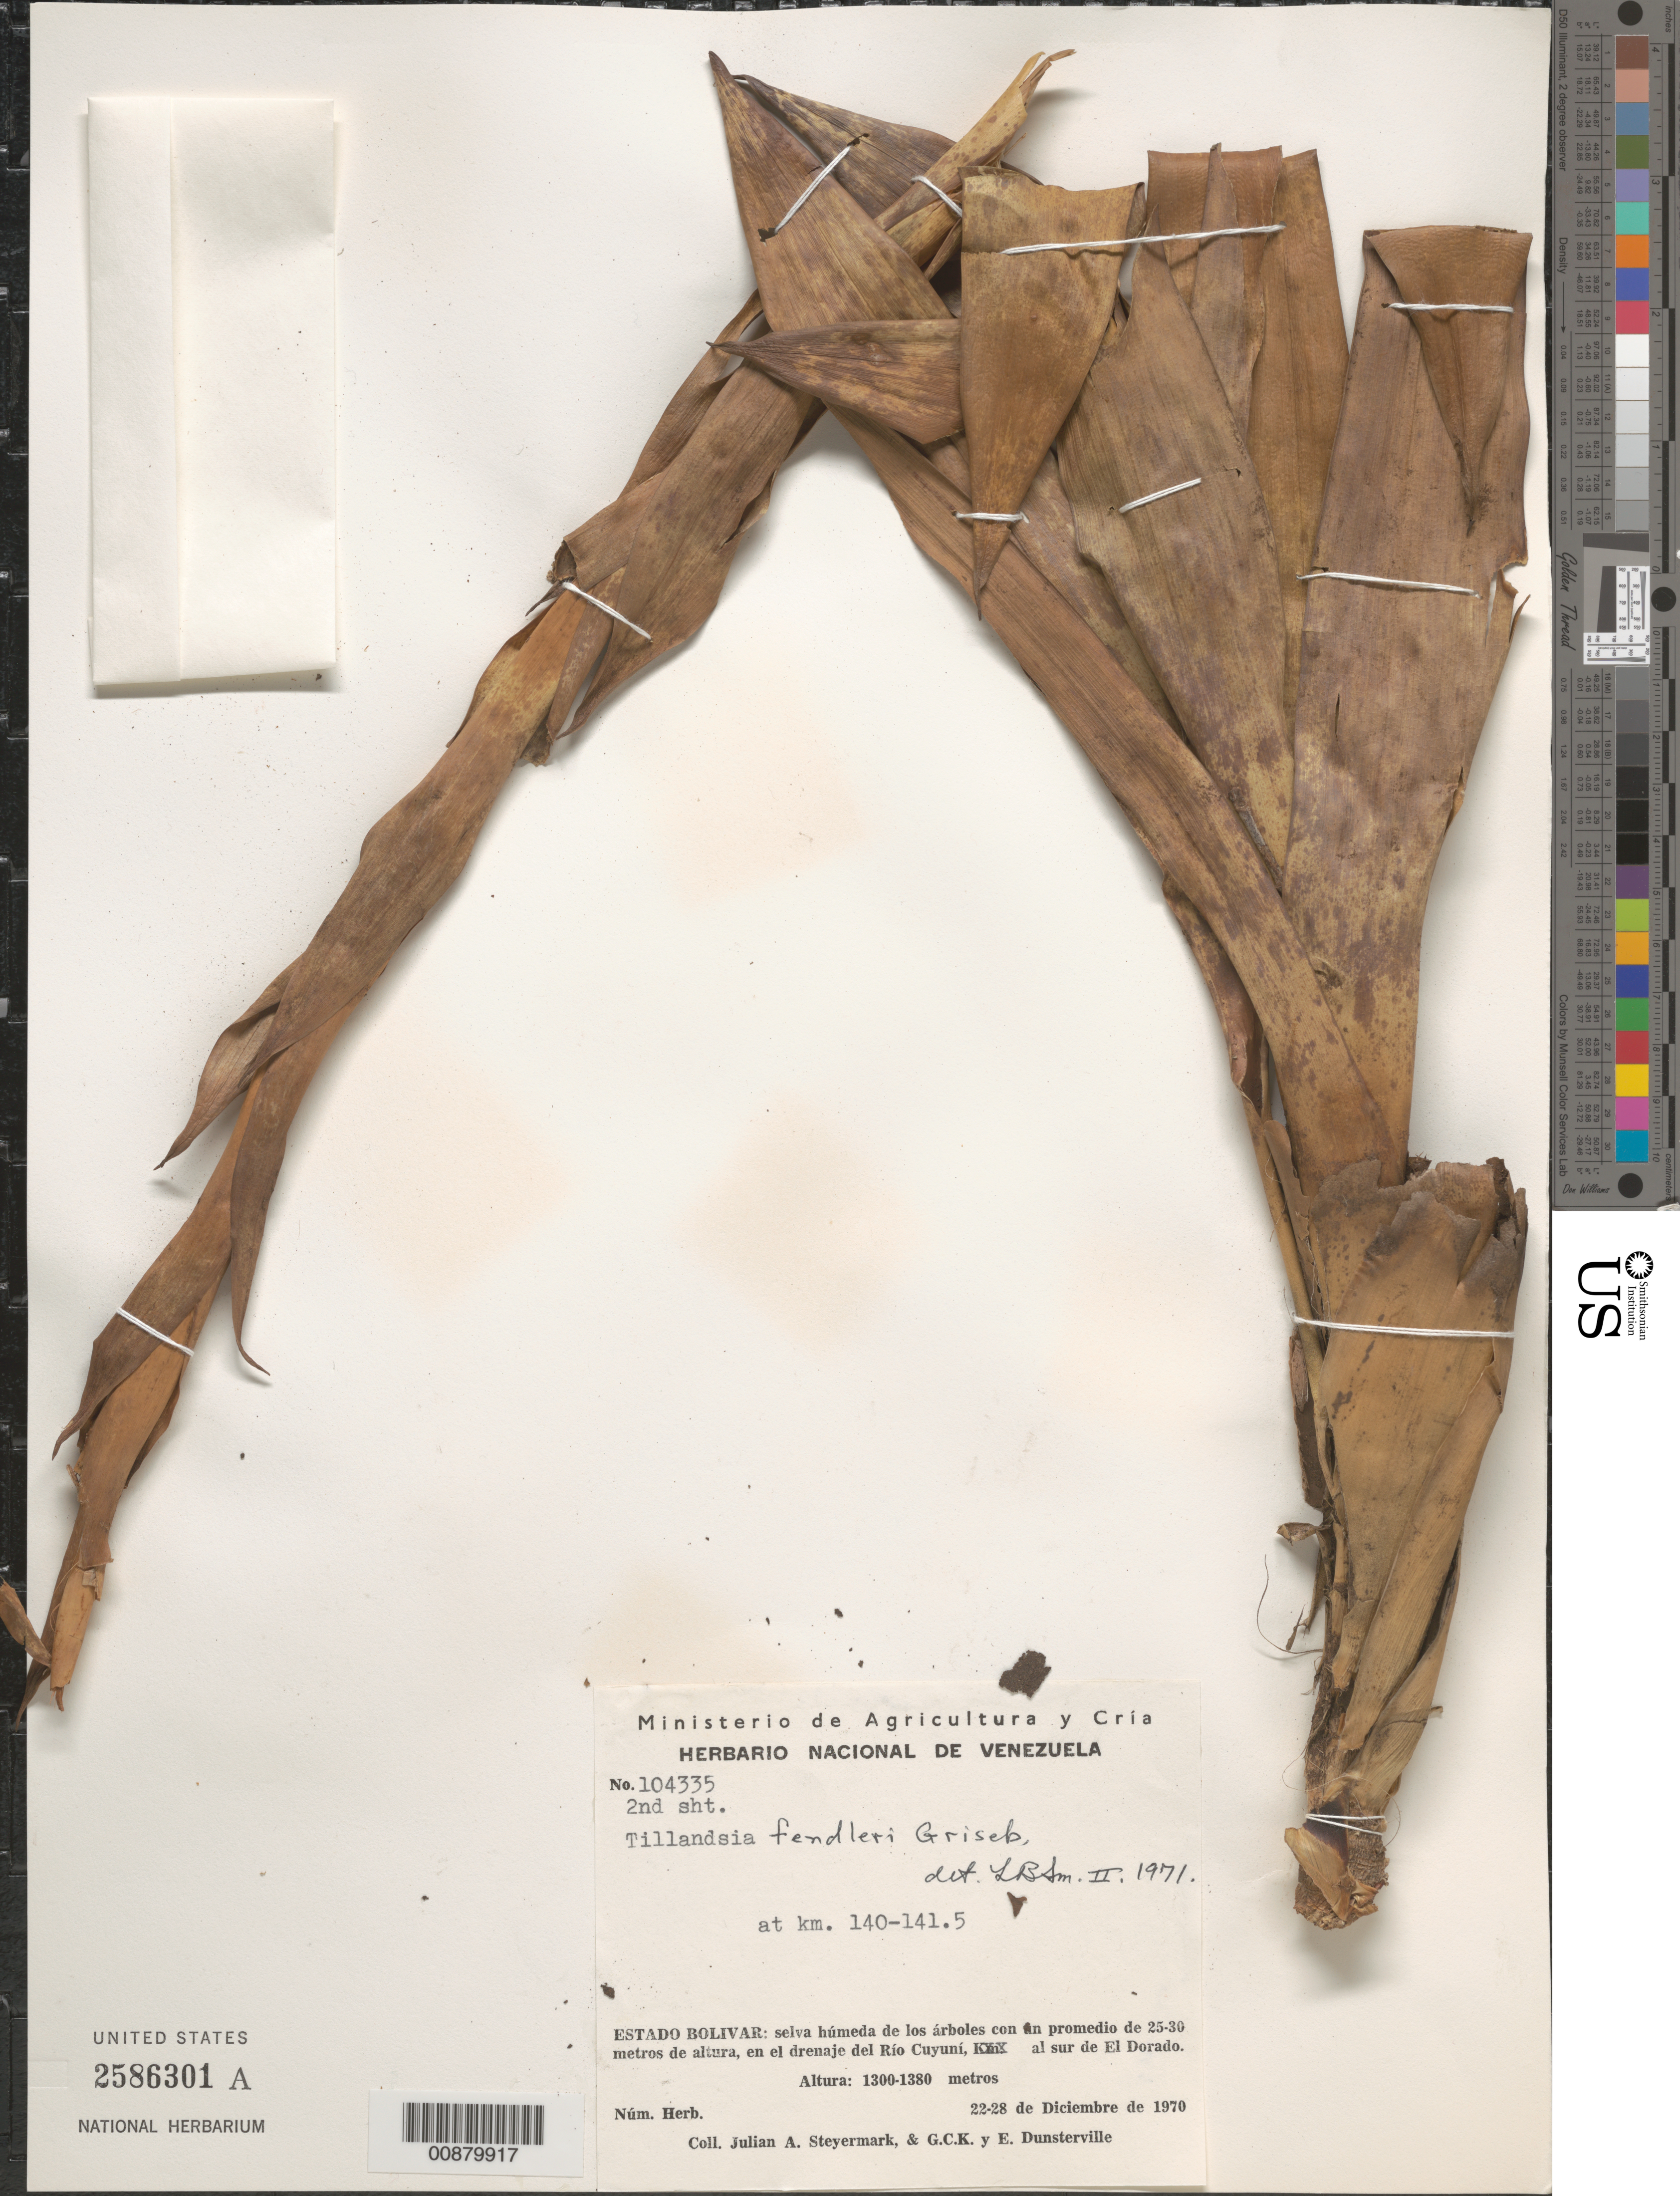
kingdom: Plantae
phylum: Tracheophyta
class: Liliopsida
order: Poales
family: Bromeliaceae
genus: Tillandsia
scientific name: Tillandsia fendleri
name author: Griseb.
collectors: J. Steyermark, G. C. K. Dunsterville & E. Dunsterville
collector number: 104335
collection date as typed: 22-Dec-70 to 28-Dec-70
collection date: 1970-12-22/1970-12-28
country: Venezuela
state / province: Bolívar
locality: Río Cuyuni, S of El Dorado, km 140-141.5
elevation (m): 1300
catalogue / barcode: US 2586301